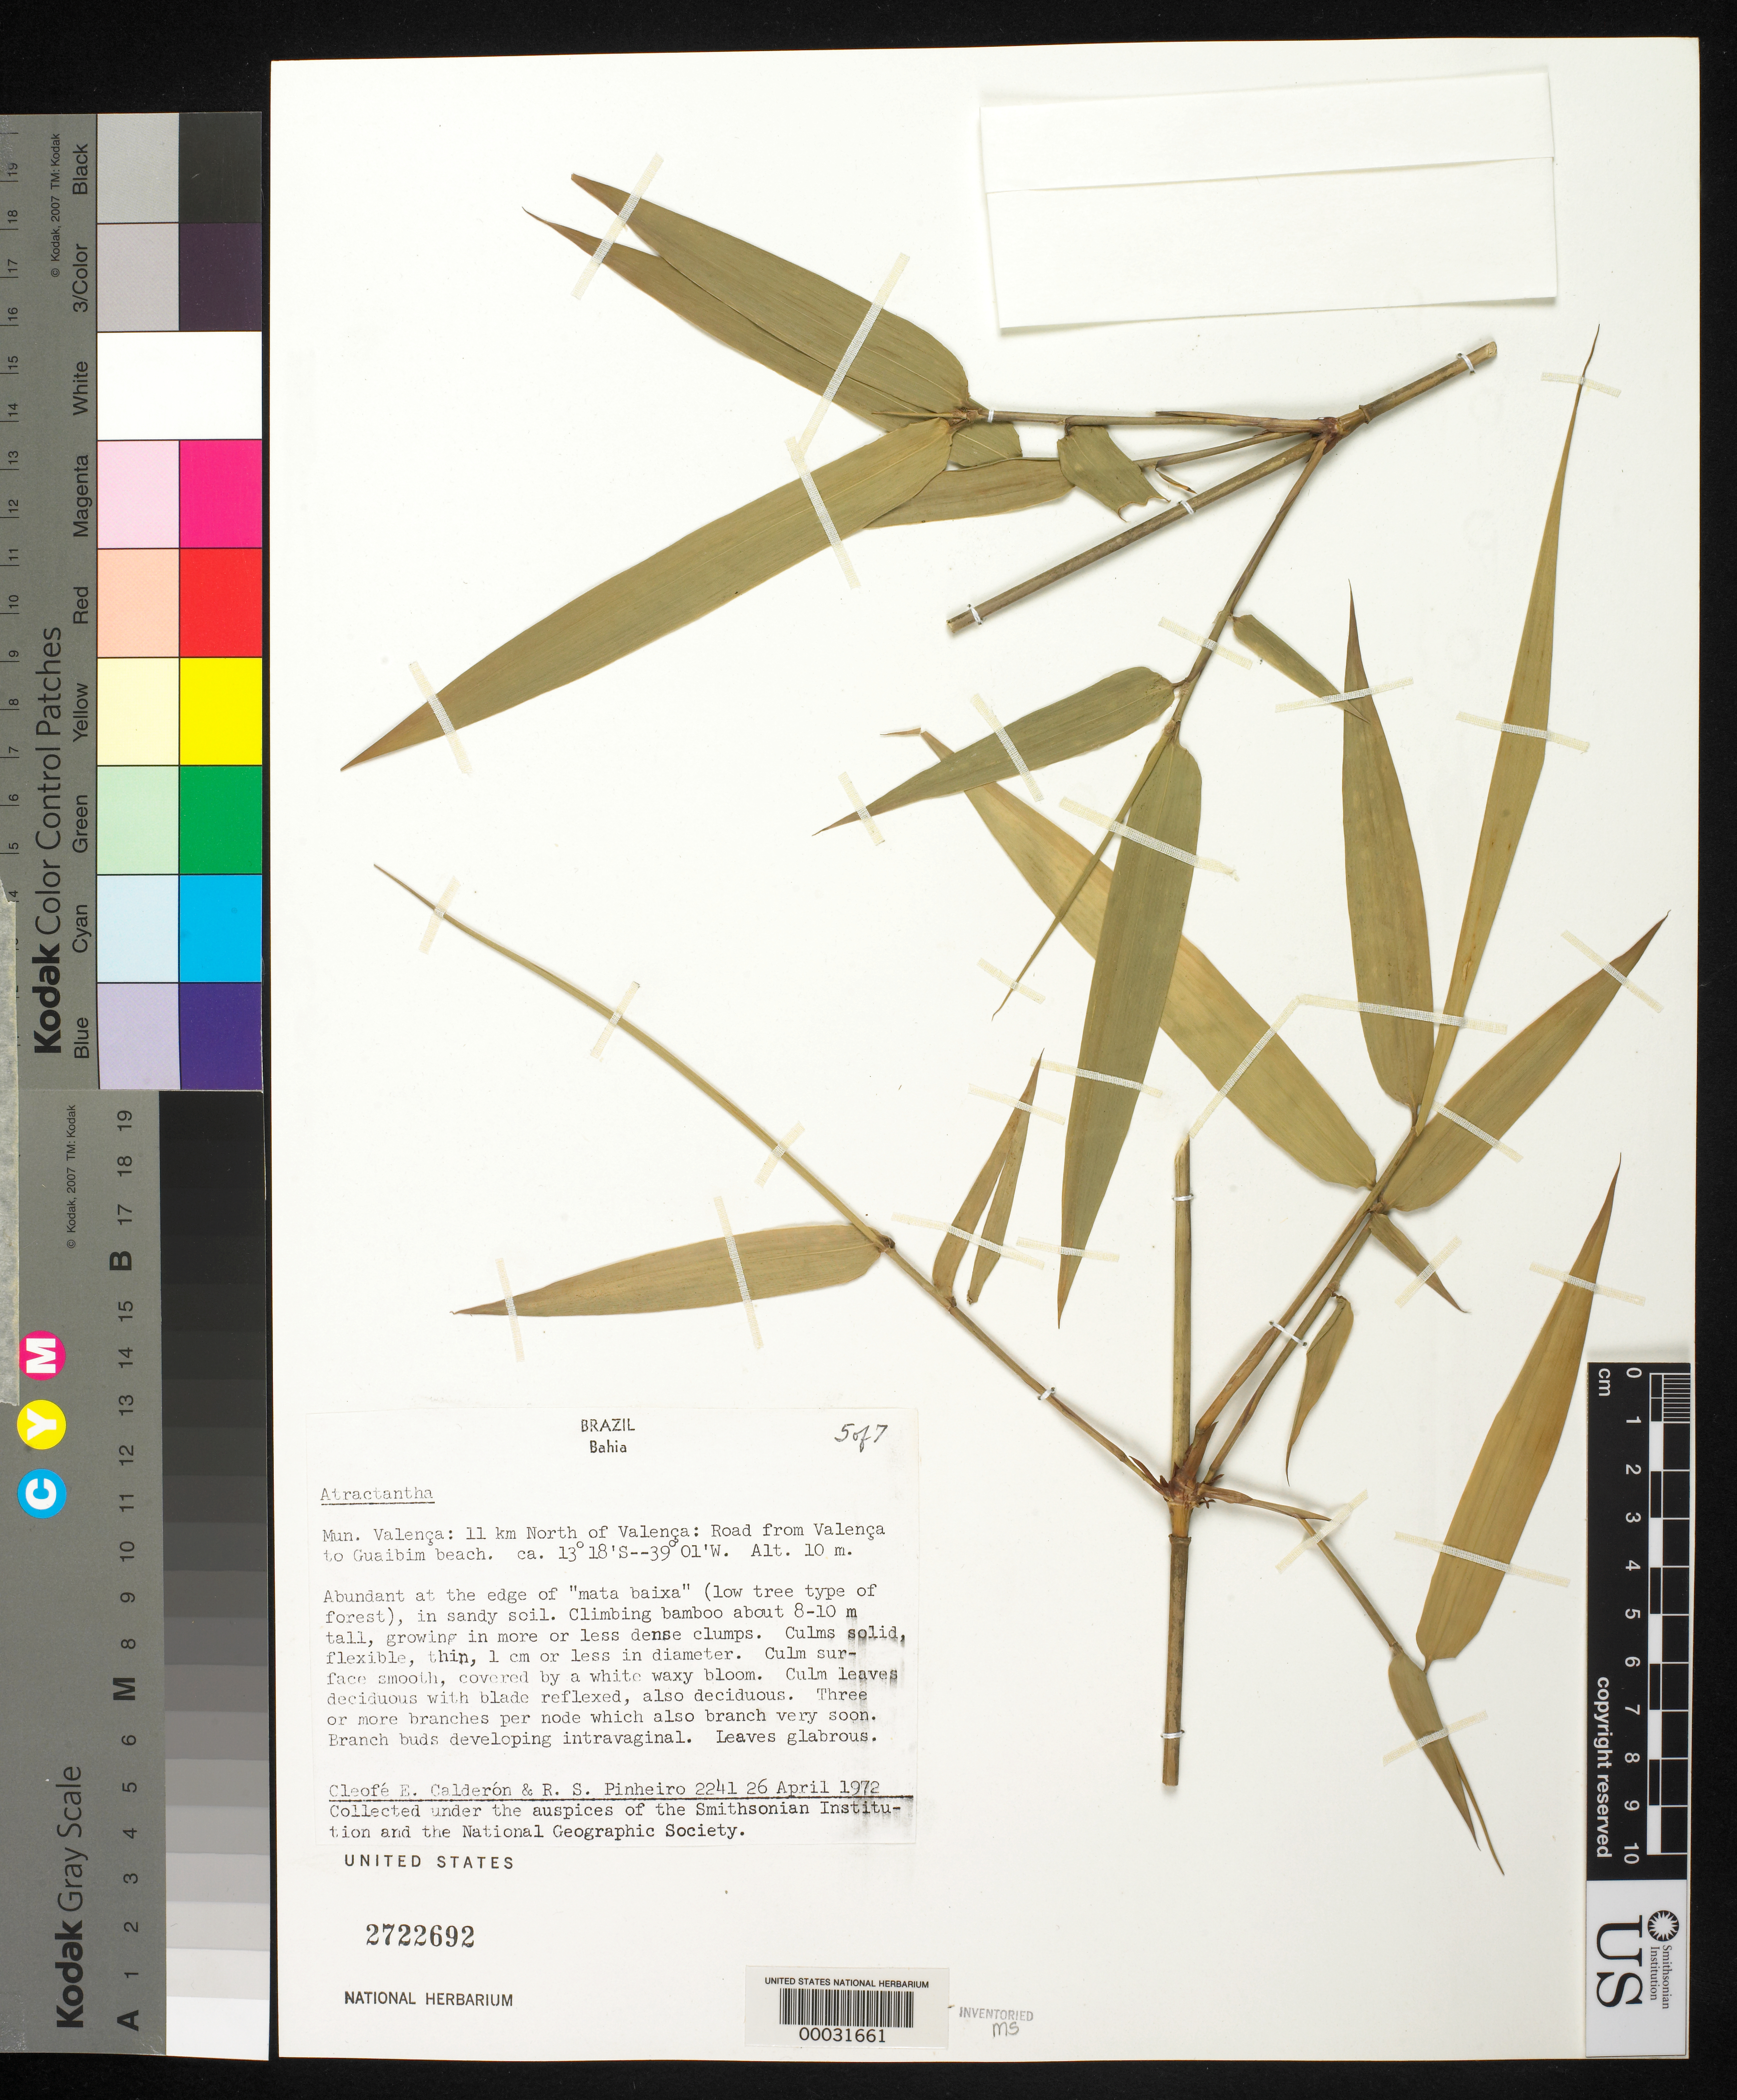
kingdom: Plantae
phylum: Tracheophyta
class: Liliopsida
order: Poales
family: Poaceae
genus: Atractantha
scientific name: Atractantha sp.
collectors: C. E. Calderón & R. S. Pinheiro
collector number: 2241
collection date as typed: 26 Apr 1972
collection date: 1972-04-26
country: Brazil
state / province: Bahia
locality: Valenca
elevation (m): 10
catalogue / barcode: US 2722692